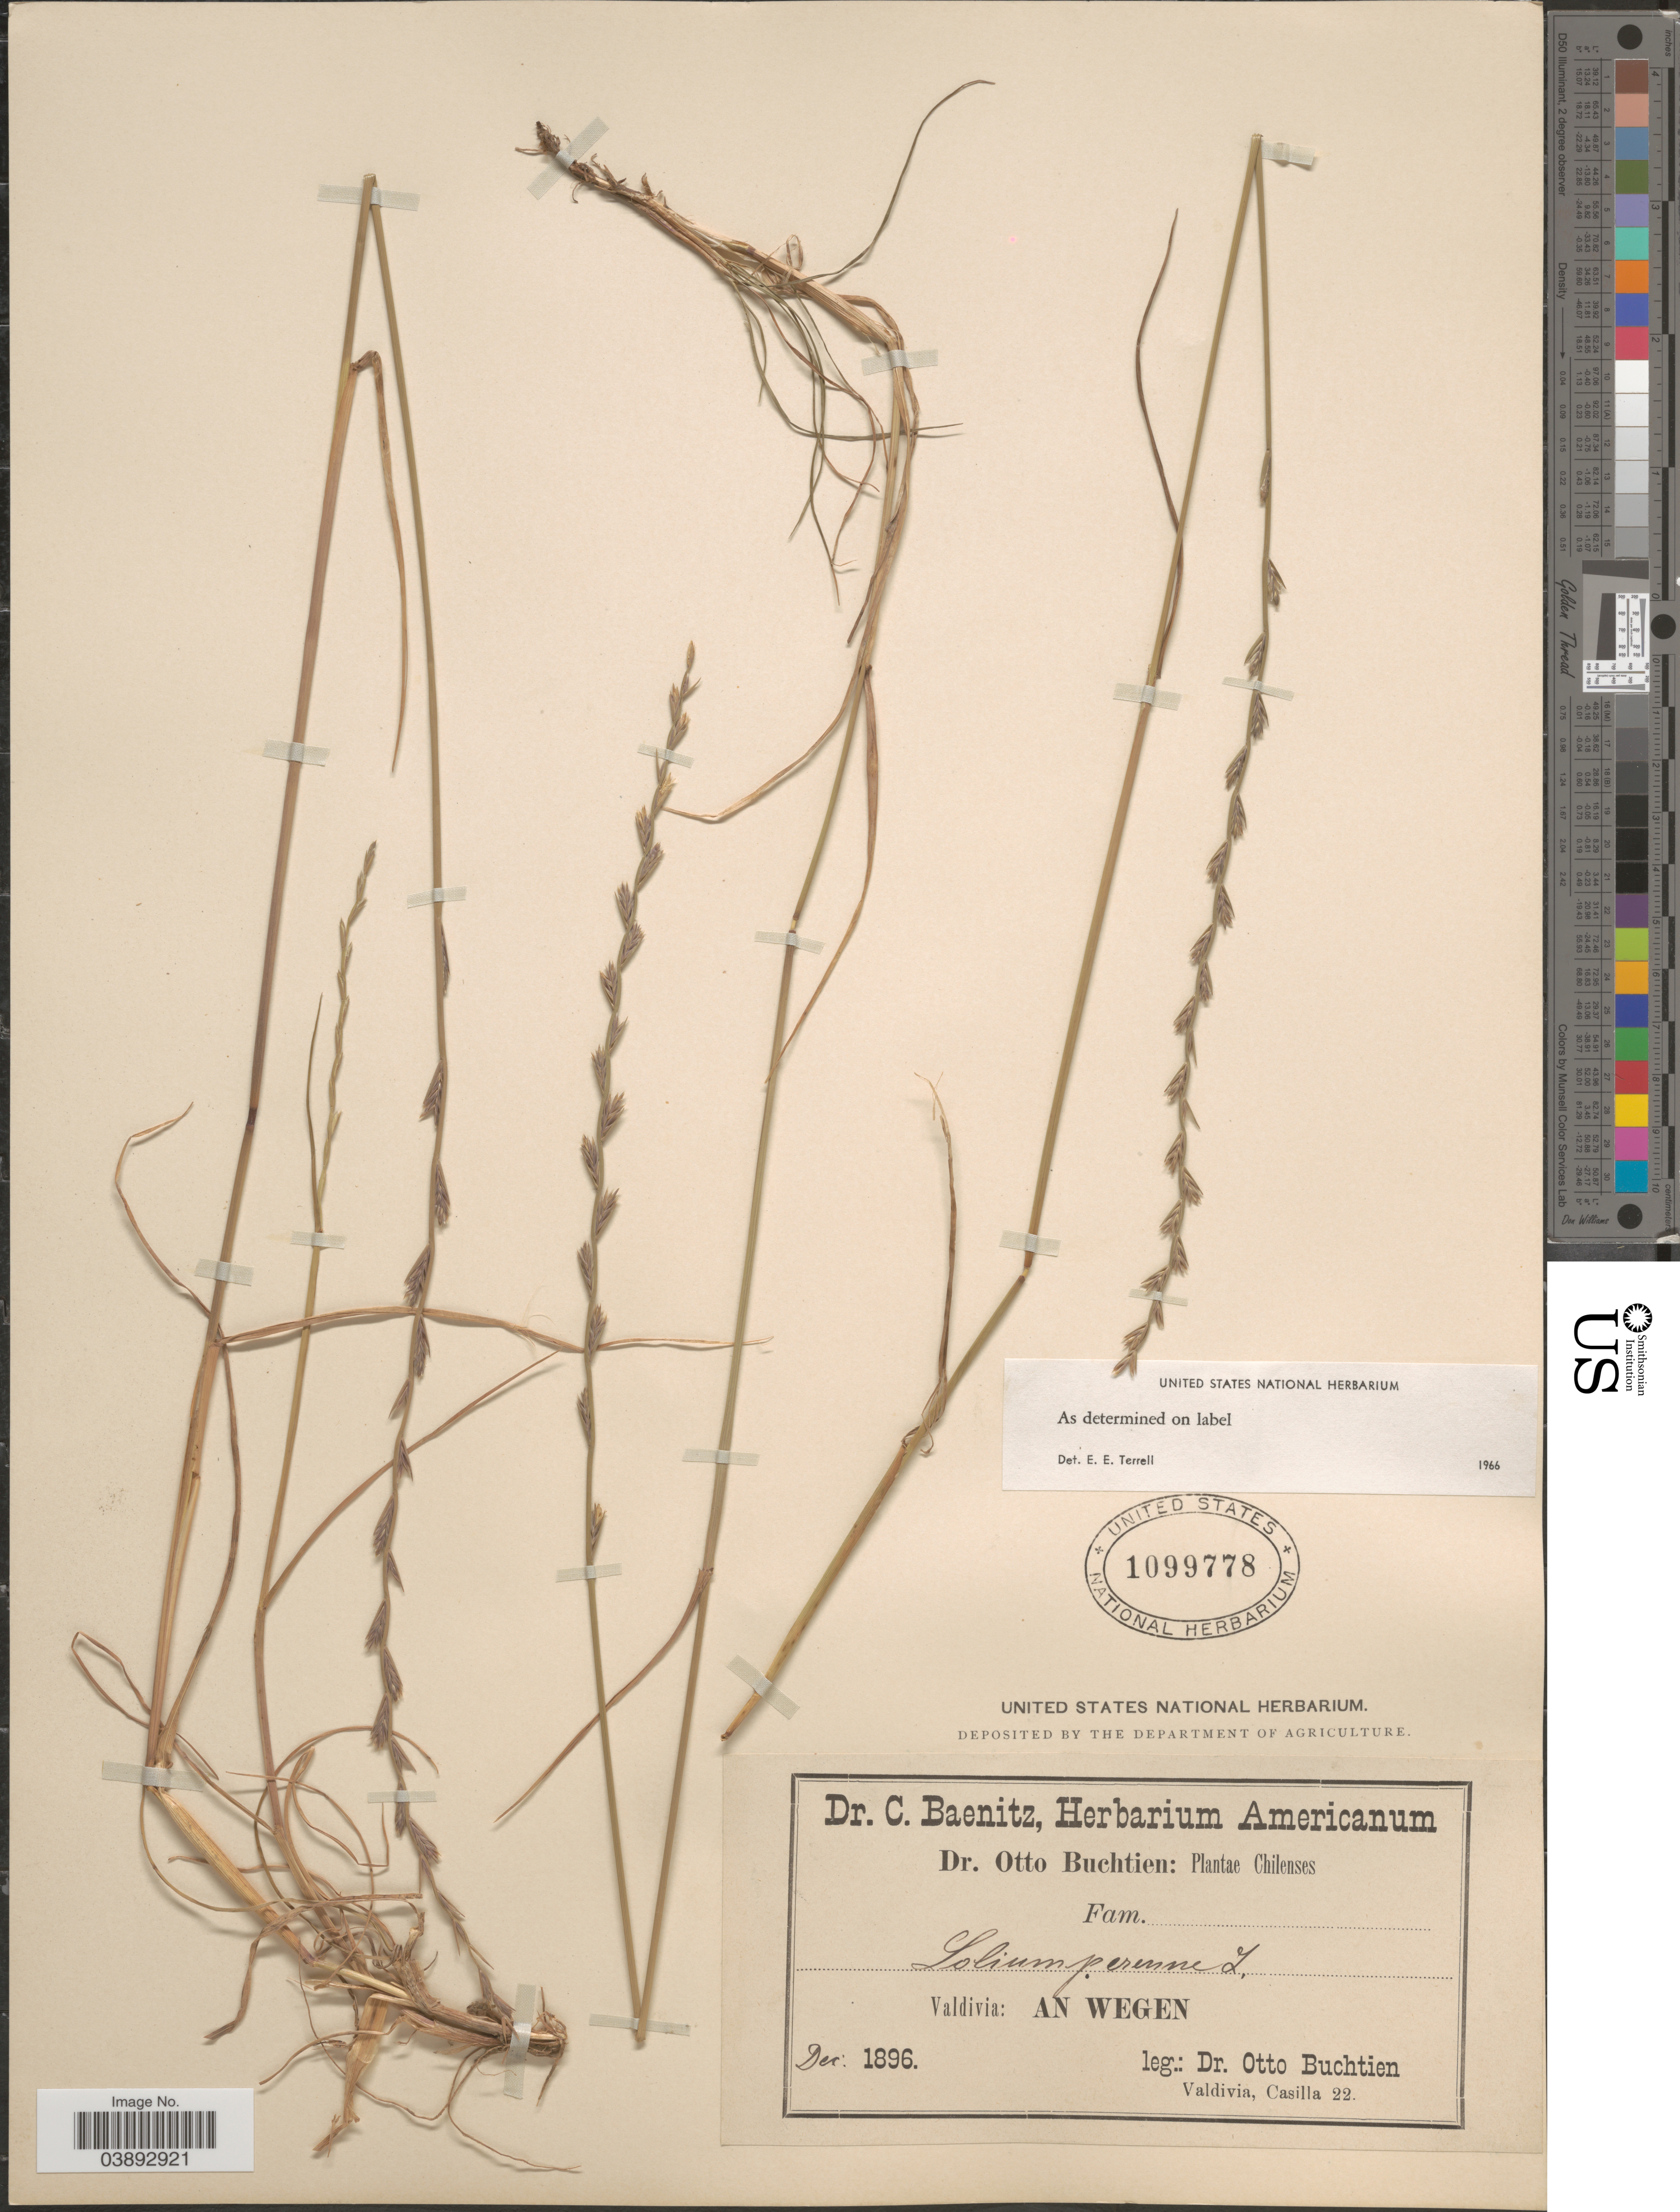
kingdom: Plantae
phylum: Tracheophyta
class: Liliopsida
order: Poales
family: Poaceae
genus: Lolium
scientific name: Lolium perenne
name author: L.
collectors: O. Buchtien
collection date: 1896-12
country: Chile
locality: Valdivia: An Wegen.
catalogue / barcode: US 1099778